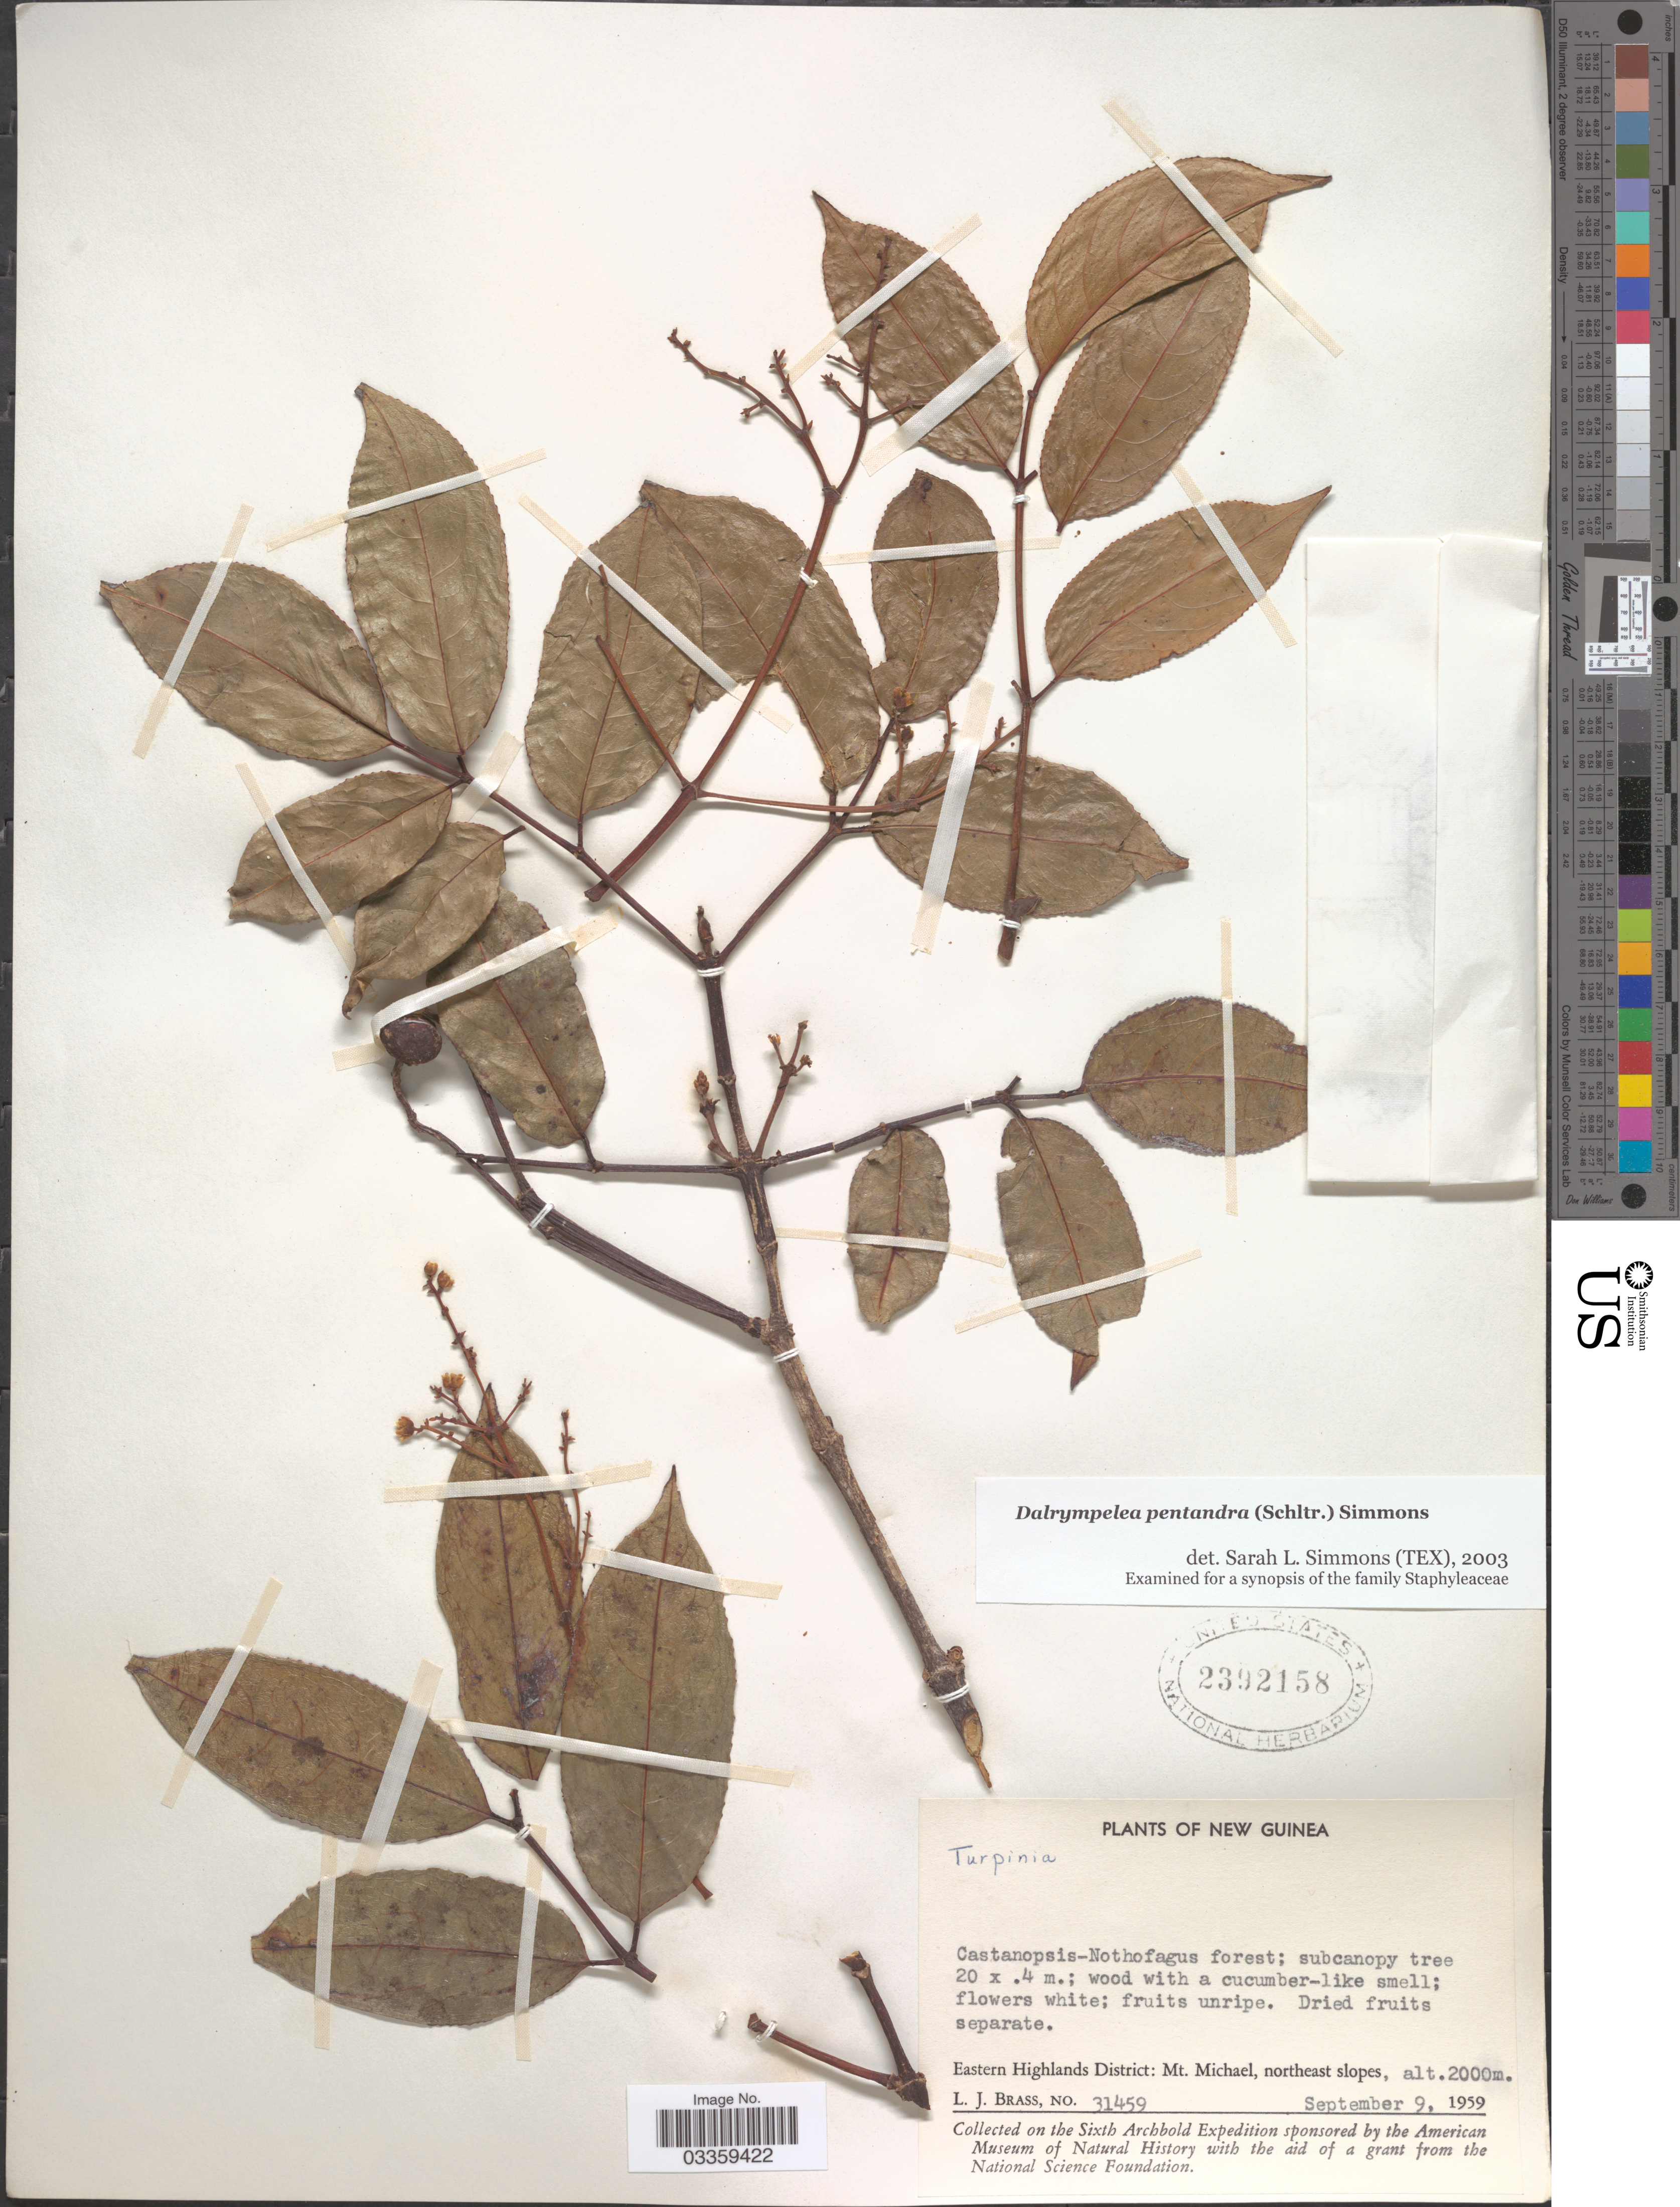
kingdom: Plantae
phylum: Tracheophyta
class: Magnoliopsida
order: Crossosomatales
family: Staphyleaceae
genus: Turpinia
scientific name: Turpinia pentandra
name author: (Schltr.) B.L. Linden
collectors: L. J. Brass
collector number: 31459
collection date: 1959-09-09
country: Papua New Guinea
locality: New Guinea. Eastern Highlands District: Mt. Michael, northeast slopes.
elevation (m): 2000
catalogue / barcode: US 2392158